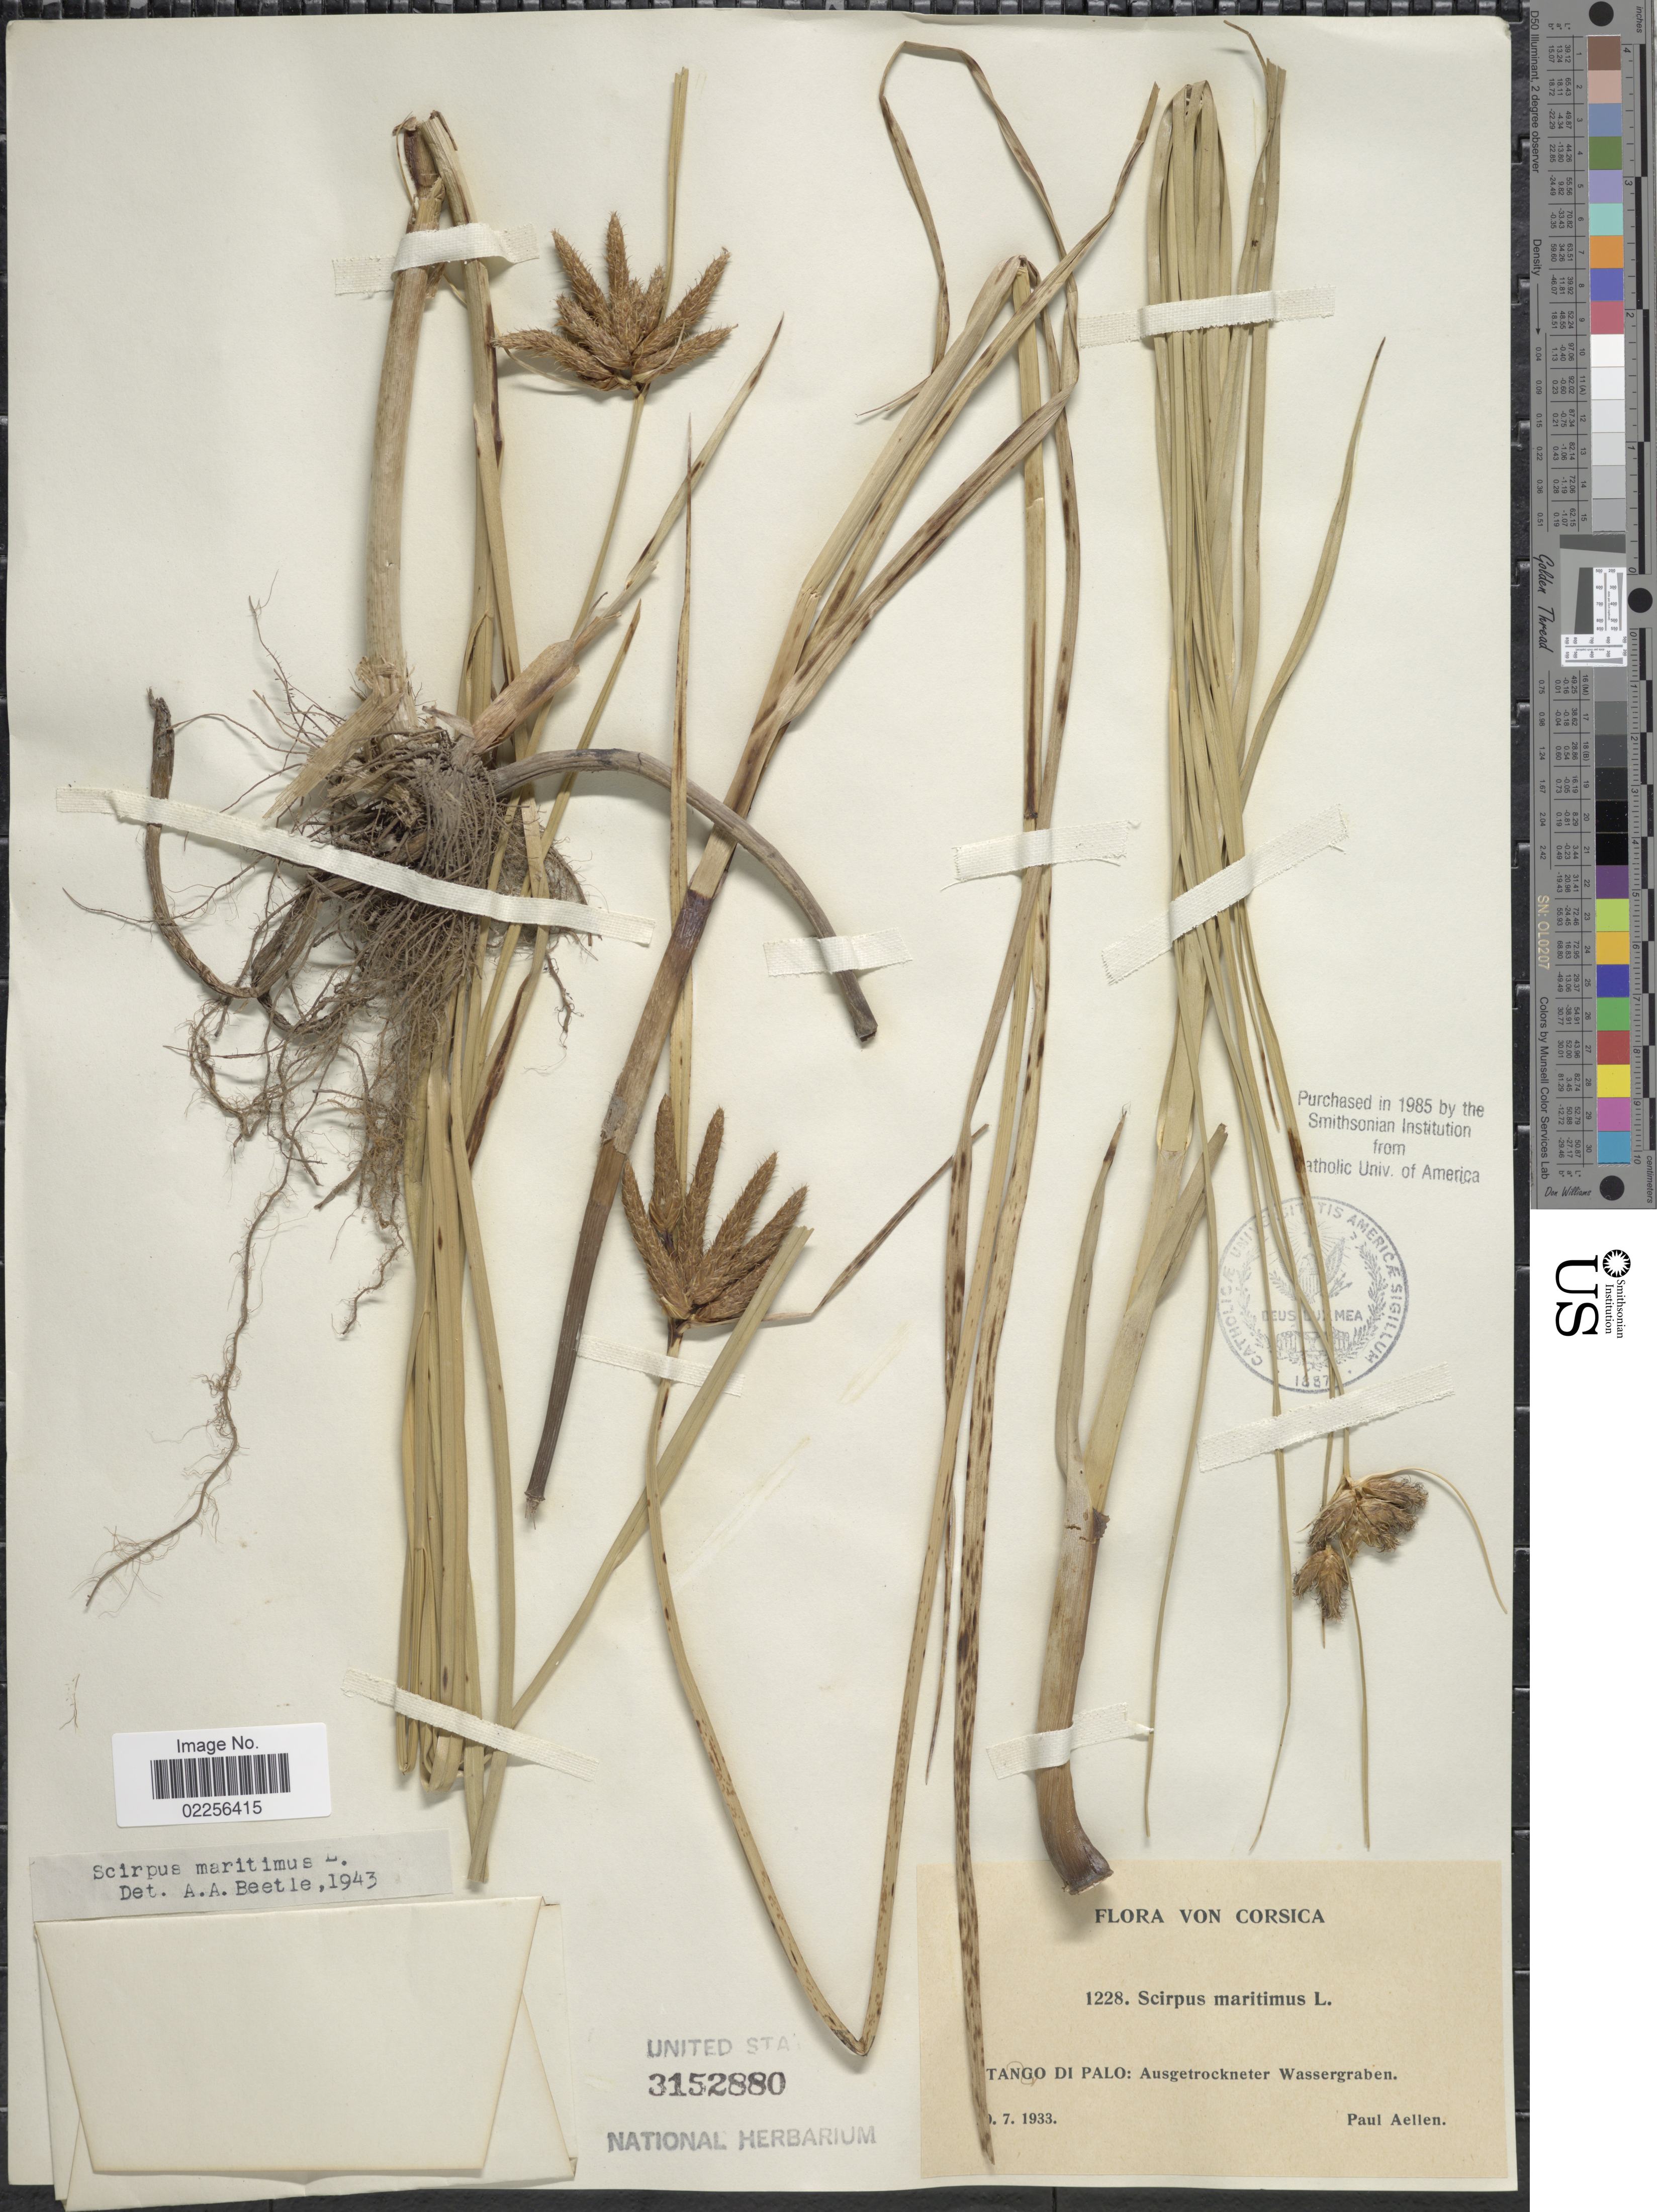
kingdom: Plantae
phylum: Tracheophyta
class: Liliopsida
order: Poales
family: Cyperaceae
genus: Bolboschoenus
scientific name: Bolboschoenus maritimus subsp. maritimus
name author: (L.) Palla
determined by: Strong, Mark T., (BOT), Smithsonian Institution - National Museum of Natural History (UNITED STATES)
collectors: P. Aellen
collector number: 1228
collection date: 1933-07-09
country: France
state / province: Corsica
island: Corse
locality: Tango di Palo, Ausgetrockneter Wassergraben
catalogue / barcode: US 3152880